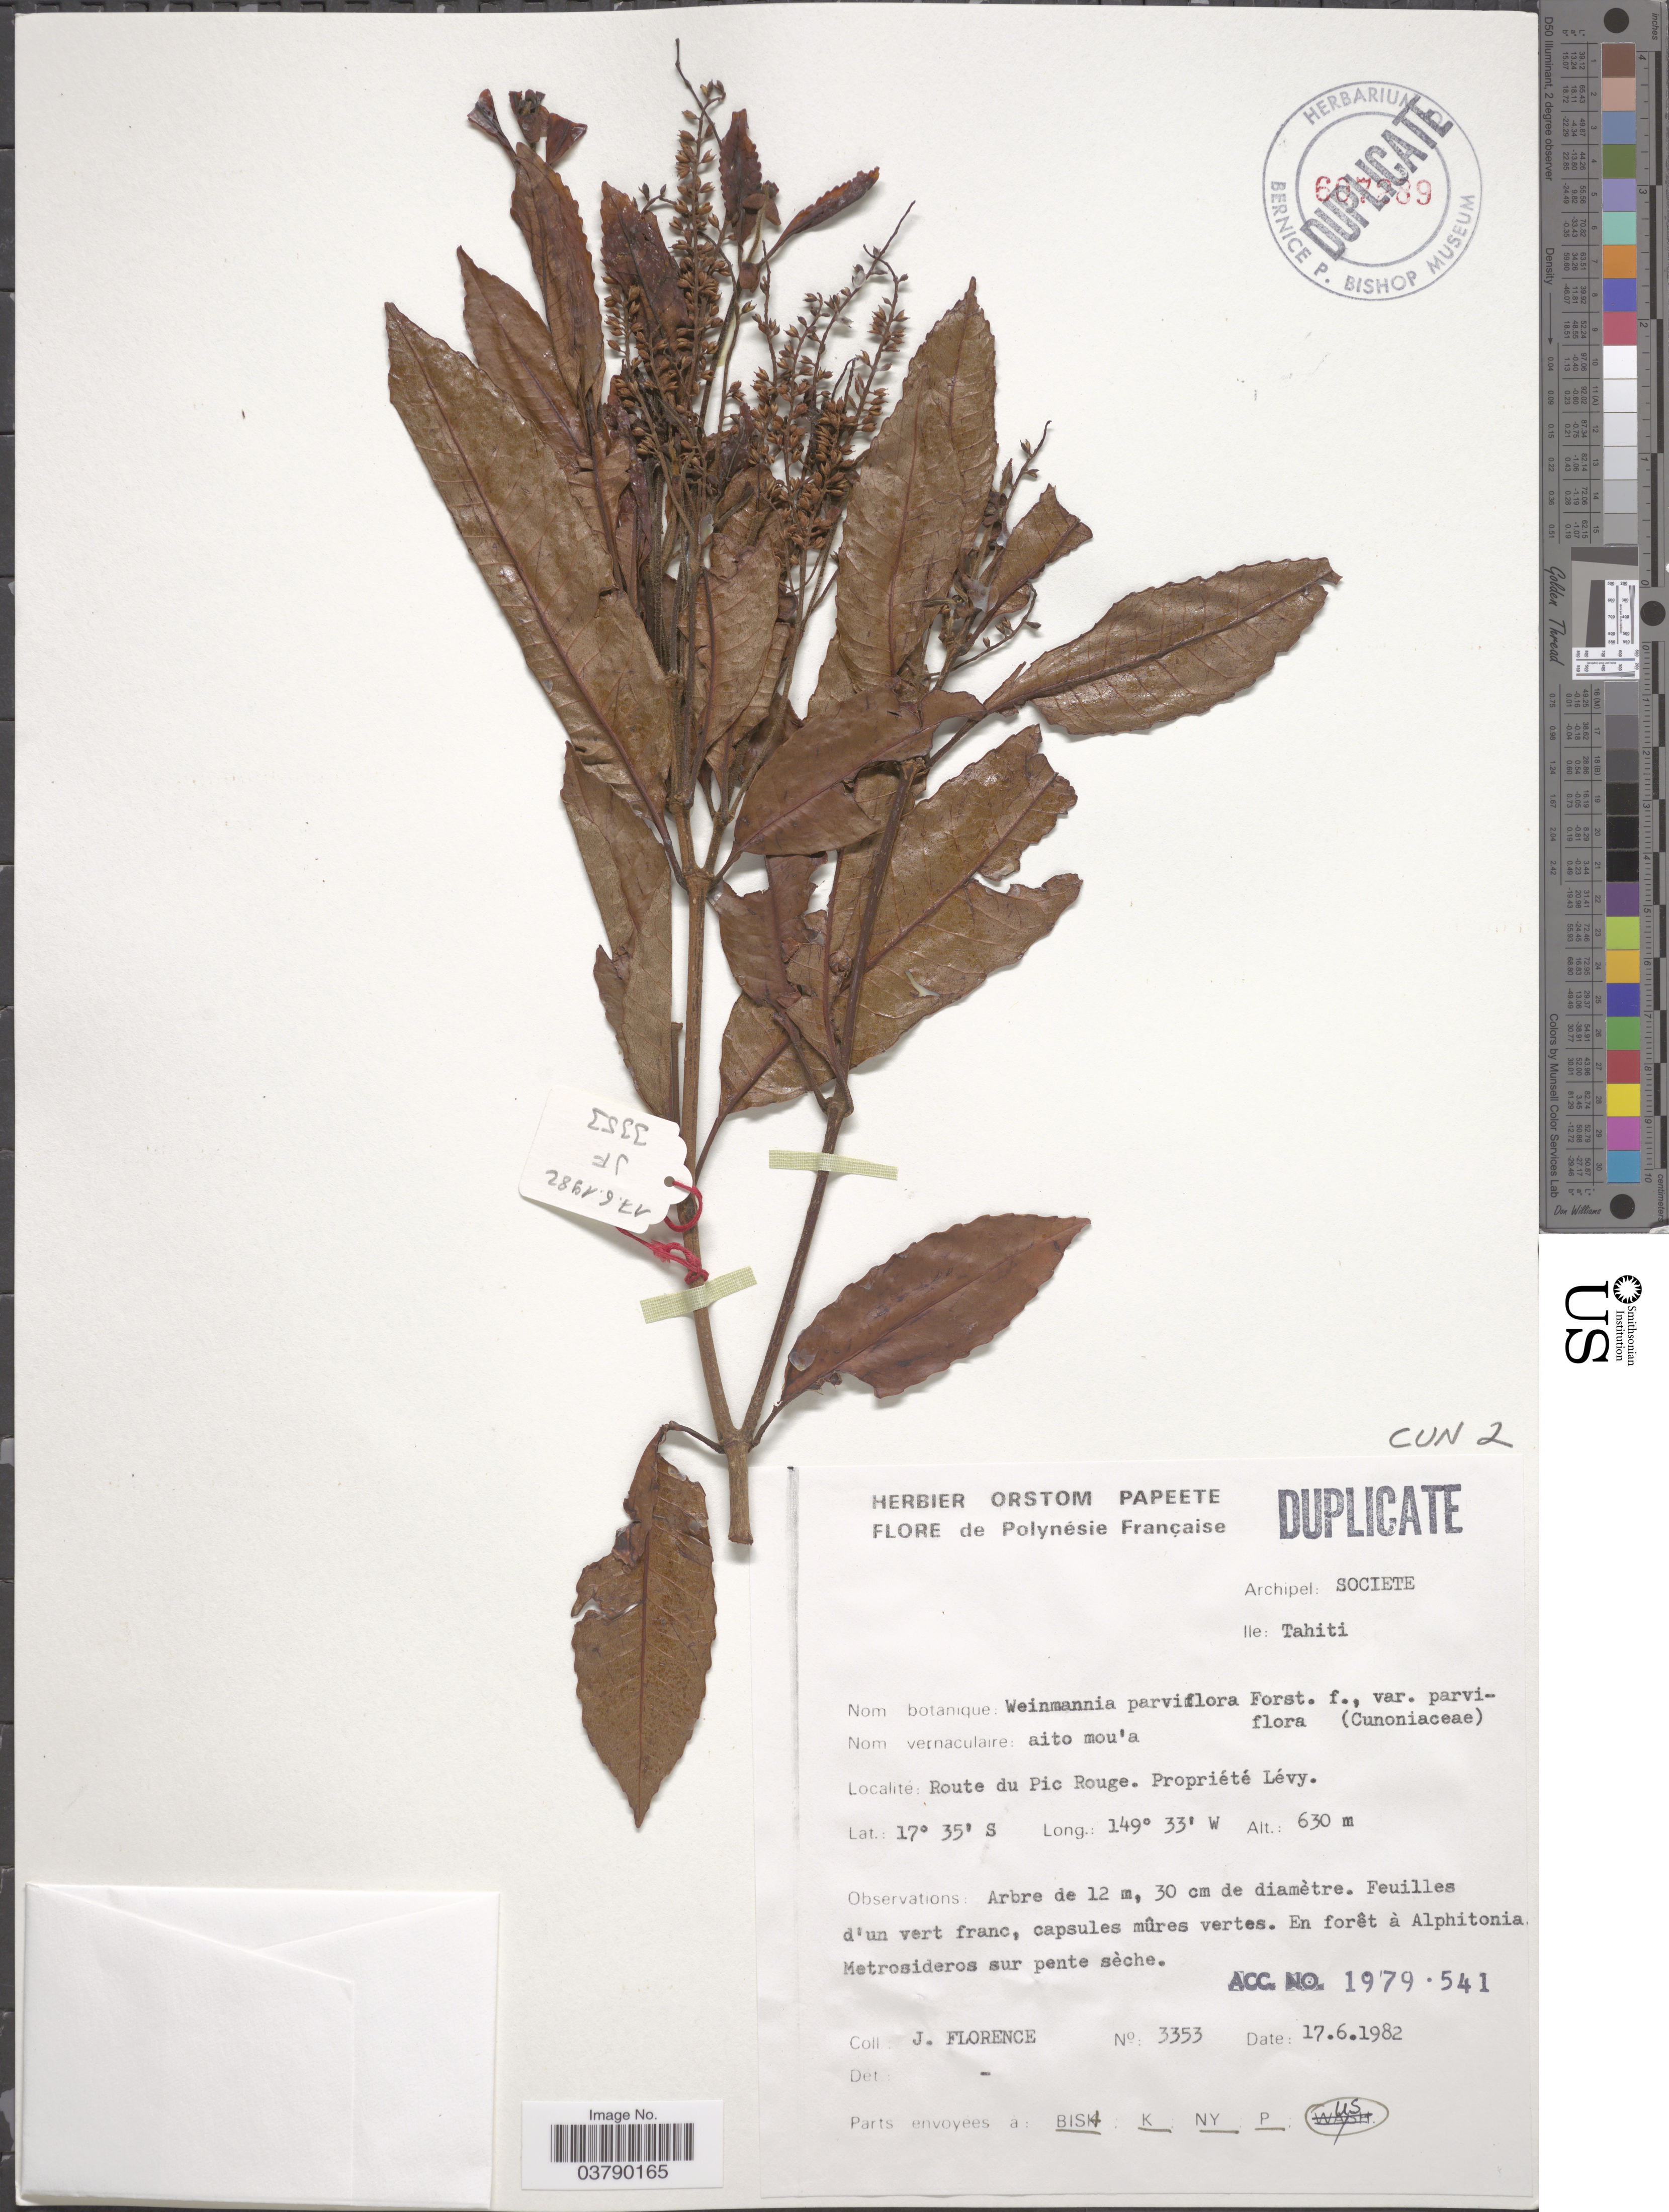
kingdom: Plantae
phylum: Tracheophyta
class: Magnoliopsida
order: Oxalidales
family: Cunoniaceae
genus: Pterophylla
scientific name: Pterophylla parviflora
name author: (G. Forst.) Pillon & H.C. Hopkins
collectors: J. Florence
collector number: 3353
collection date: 1982-06-17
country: French Polynesia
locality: Archipel: Societe, Ile: Tahiti. Route du Pic Rouge. Propriété Lévy.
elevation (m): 630